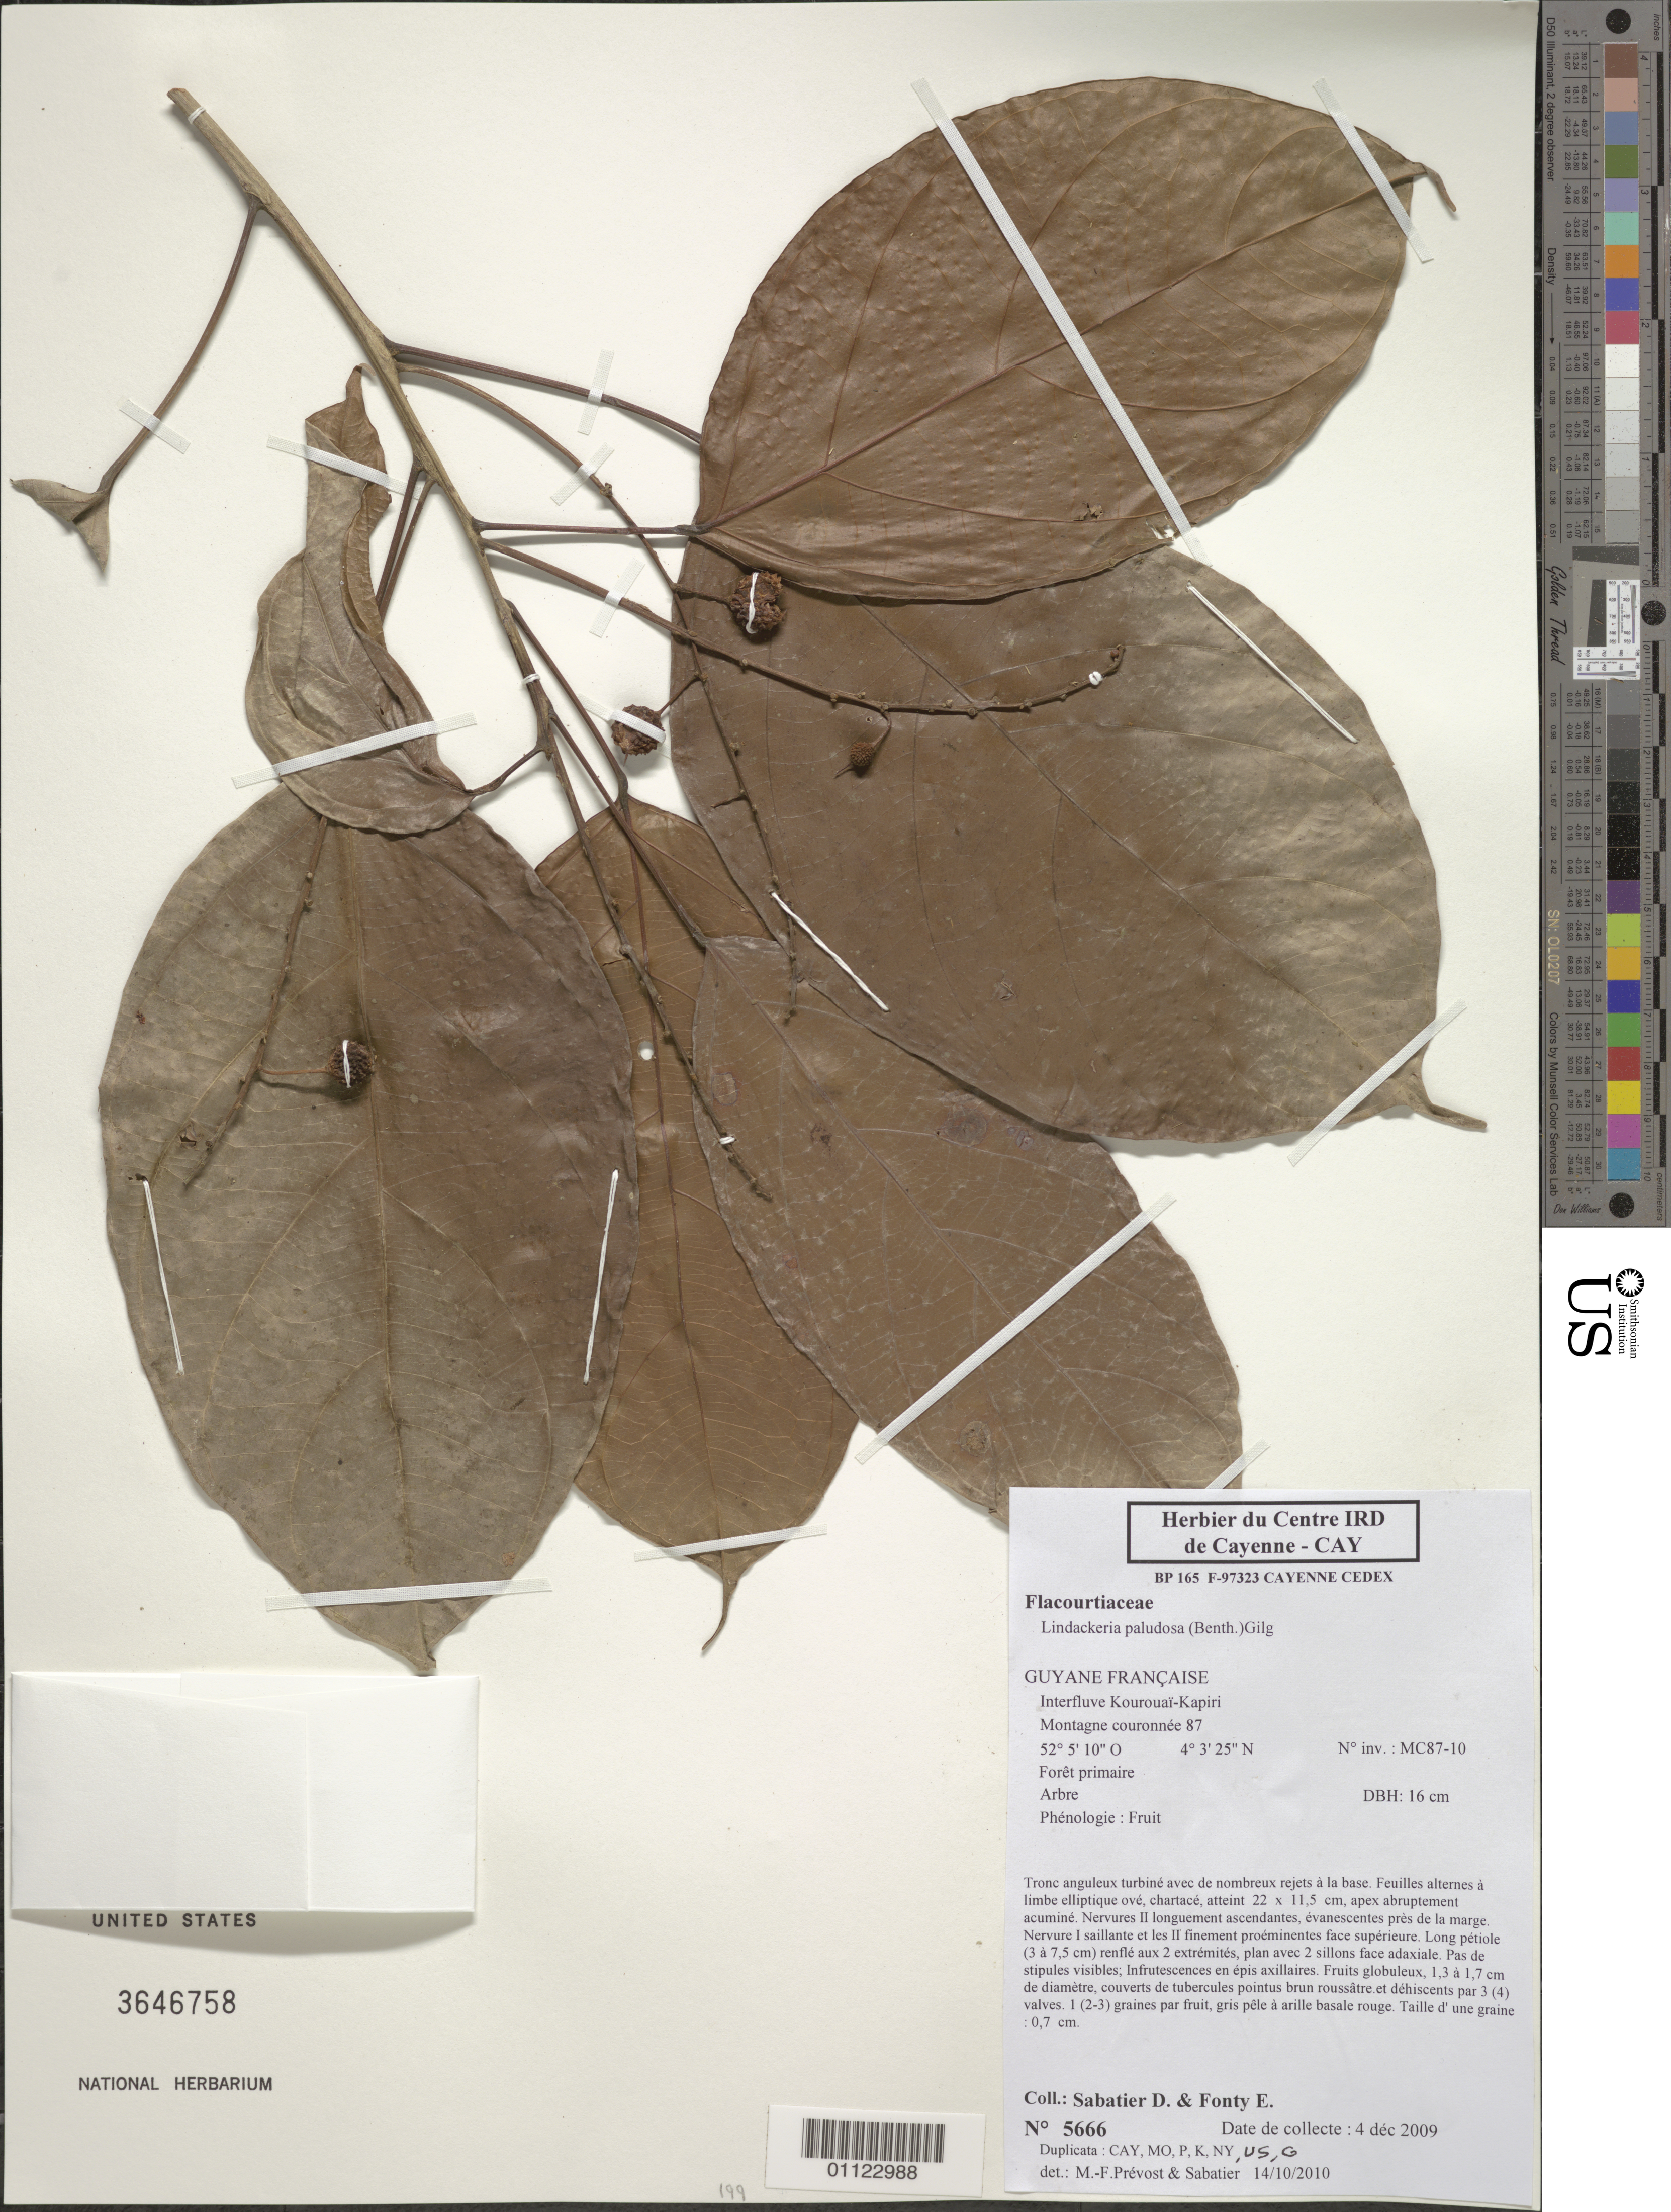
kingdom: Plantae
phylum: Tracheophyta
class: Magnoliopsida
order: Malpighiales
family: Achariaceae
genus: Lindackeria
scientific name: Lindackeria paludosa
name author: (Benth.) Gilg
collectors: D. Sabatier & E. Fonty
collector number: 5666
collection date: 2009-12-04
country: French Guiana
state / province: Cayenne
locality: Guyane Francaise, Interfluve Kourouaï-Kapiri, Montagne couronnée 87.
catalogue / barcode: US 3646758